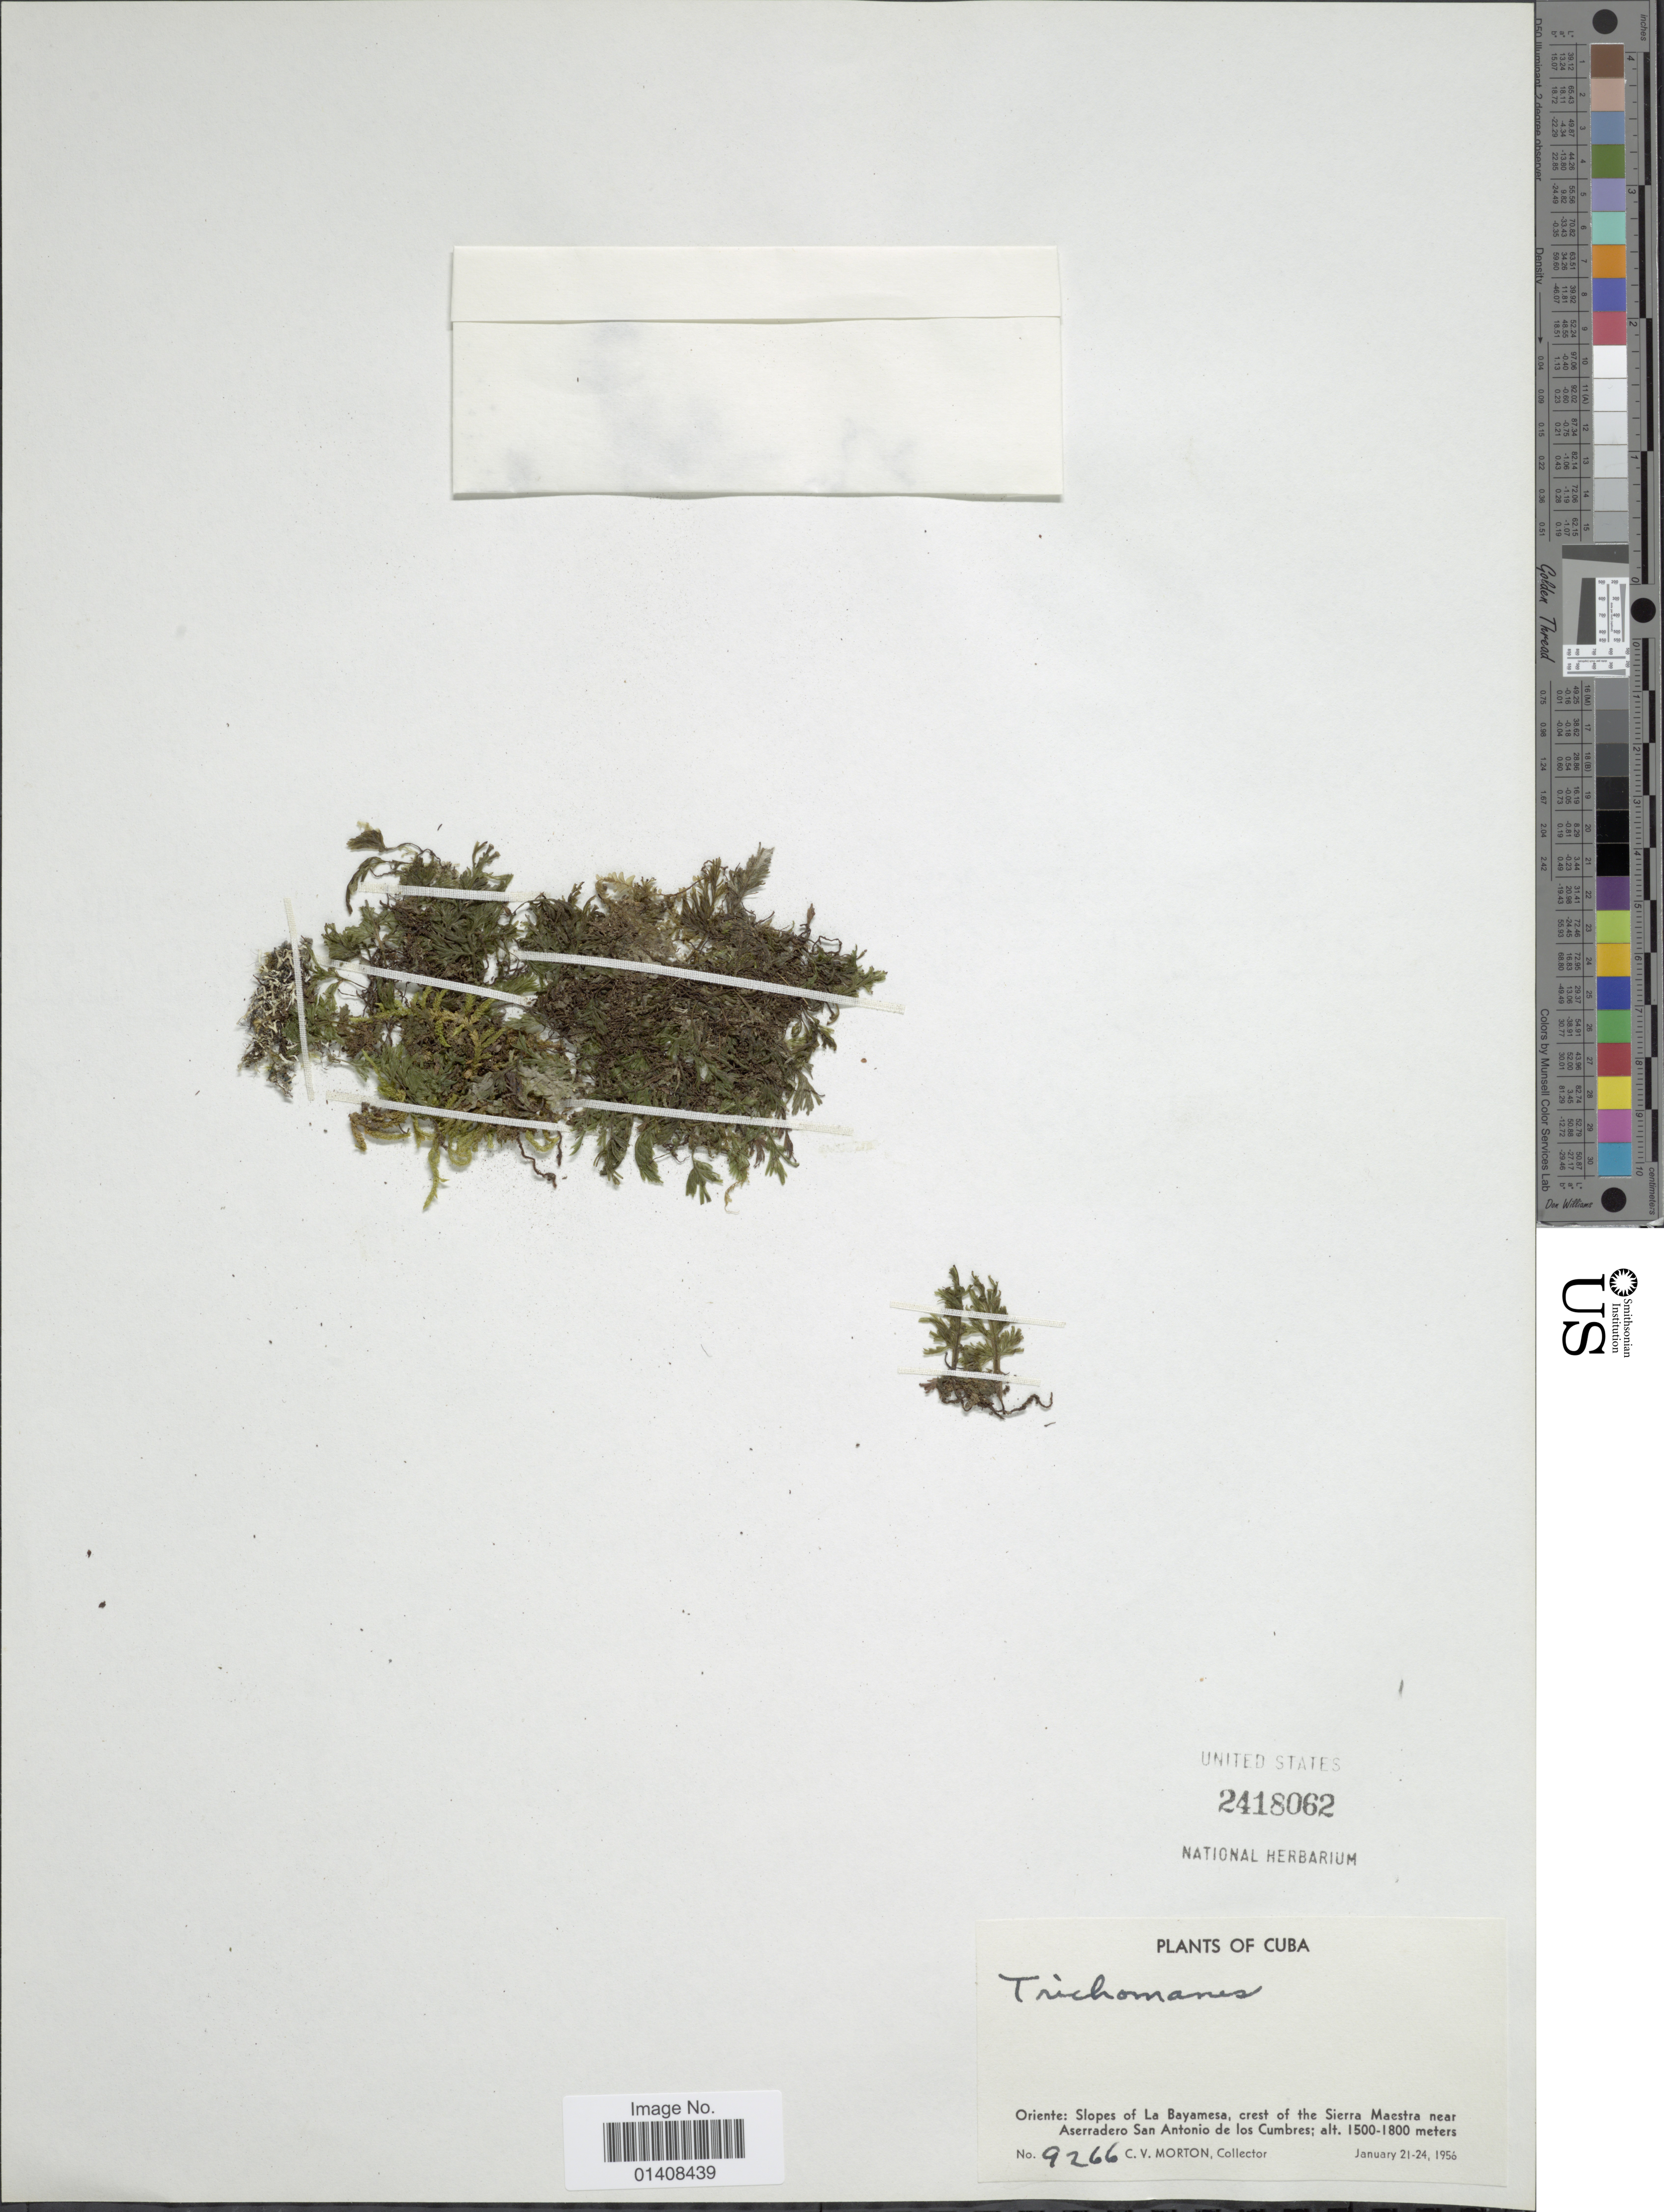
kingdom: Plantae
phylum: Tracheophyta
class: Polypodiopsida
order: Hymenophyllales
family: Hymenophyllaceae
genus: Trichomanes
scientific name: Trichomanes sp.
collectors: C. V. Morton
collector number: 9266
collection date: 1956-01-21/1956-01-24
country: Cuba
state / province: Oriente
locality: Slopes of La Bayamesa crest of the Sierra Maestra near Asseradero San Antonio de los Cumbres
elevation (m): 1500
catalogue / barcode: US 2418062